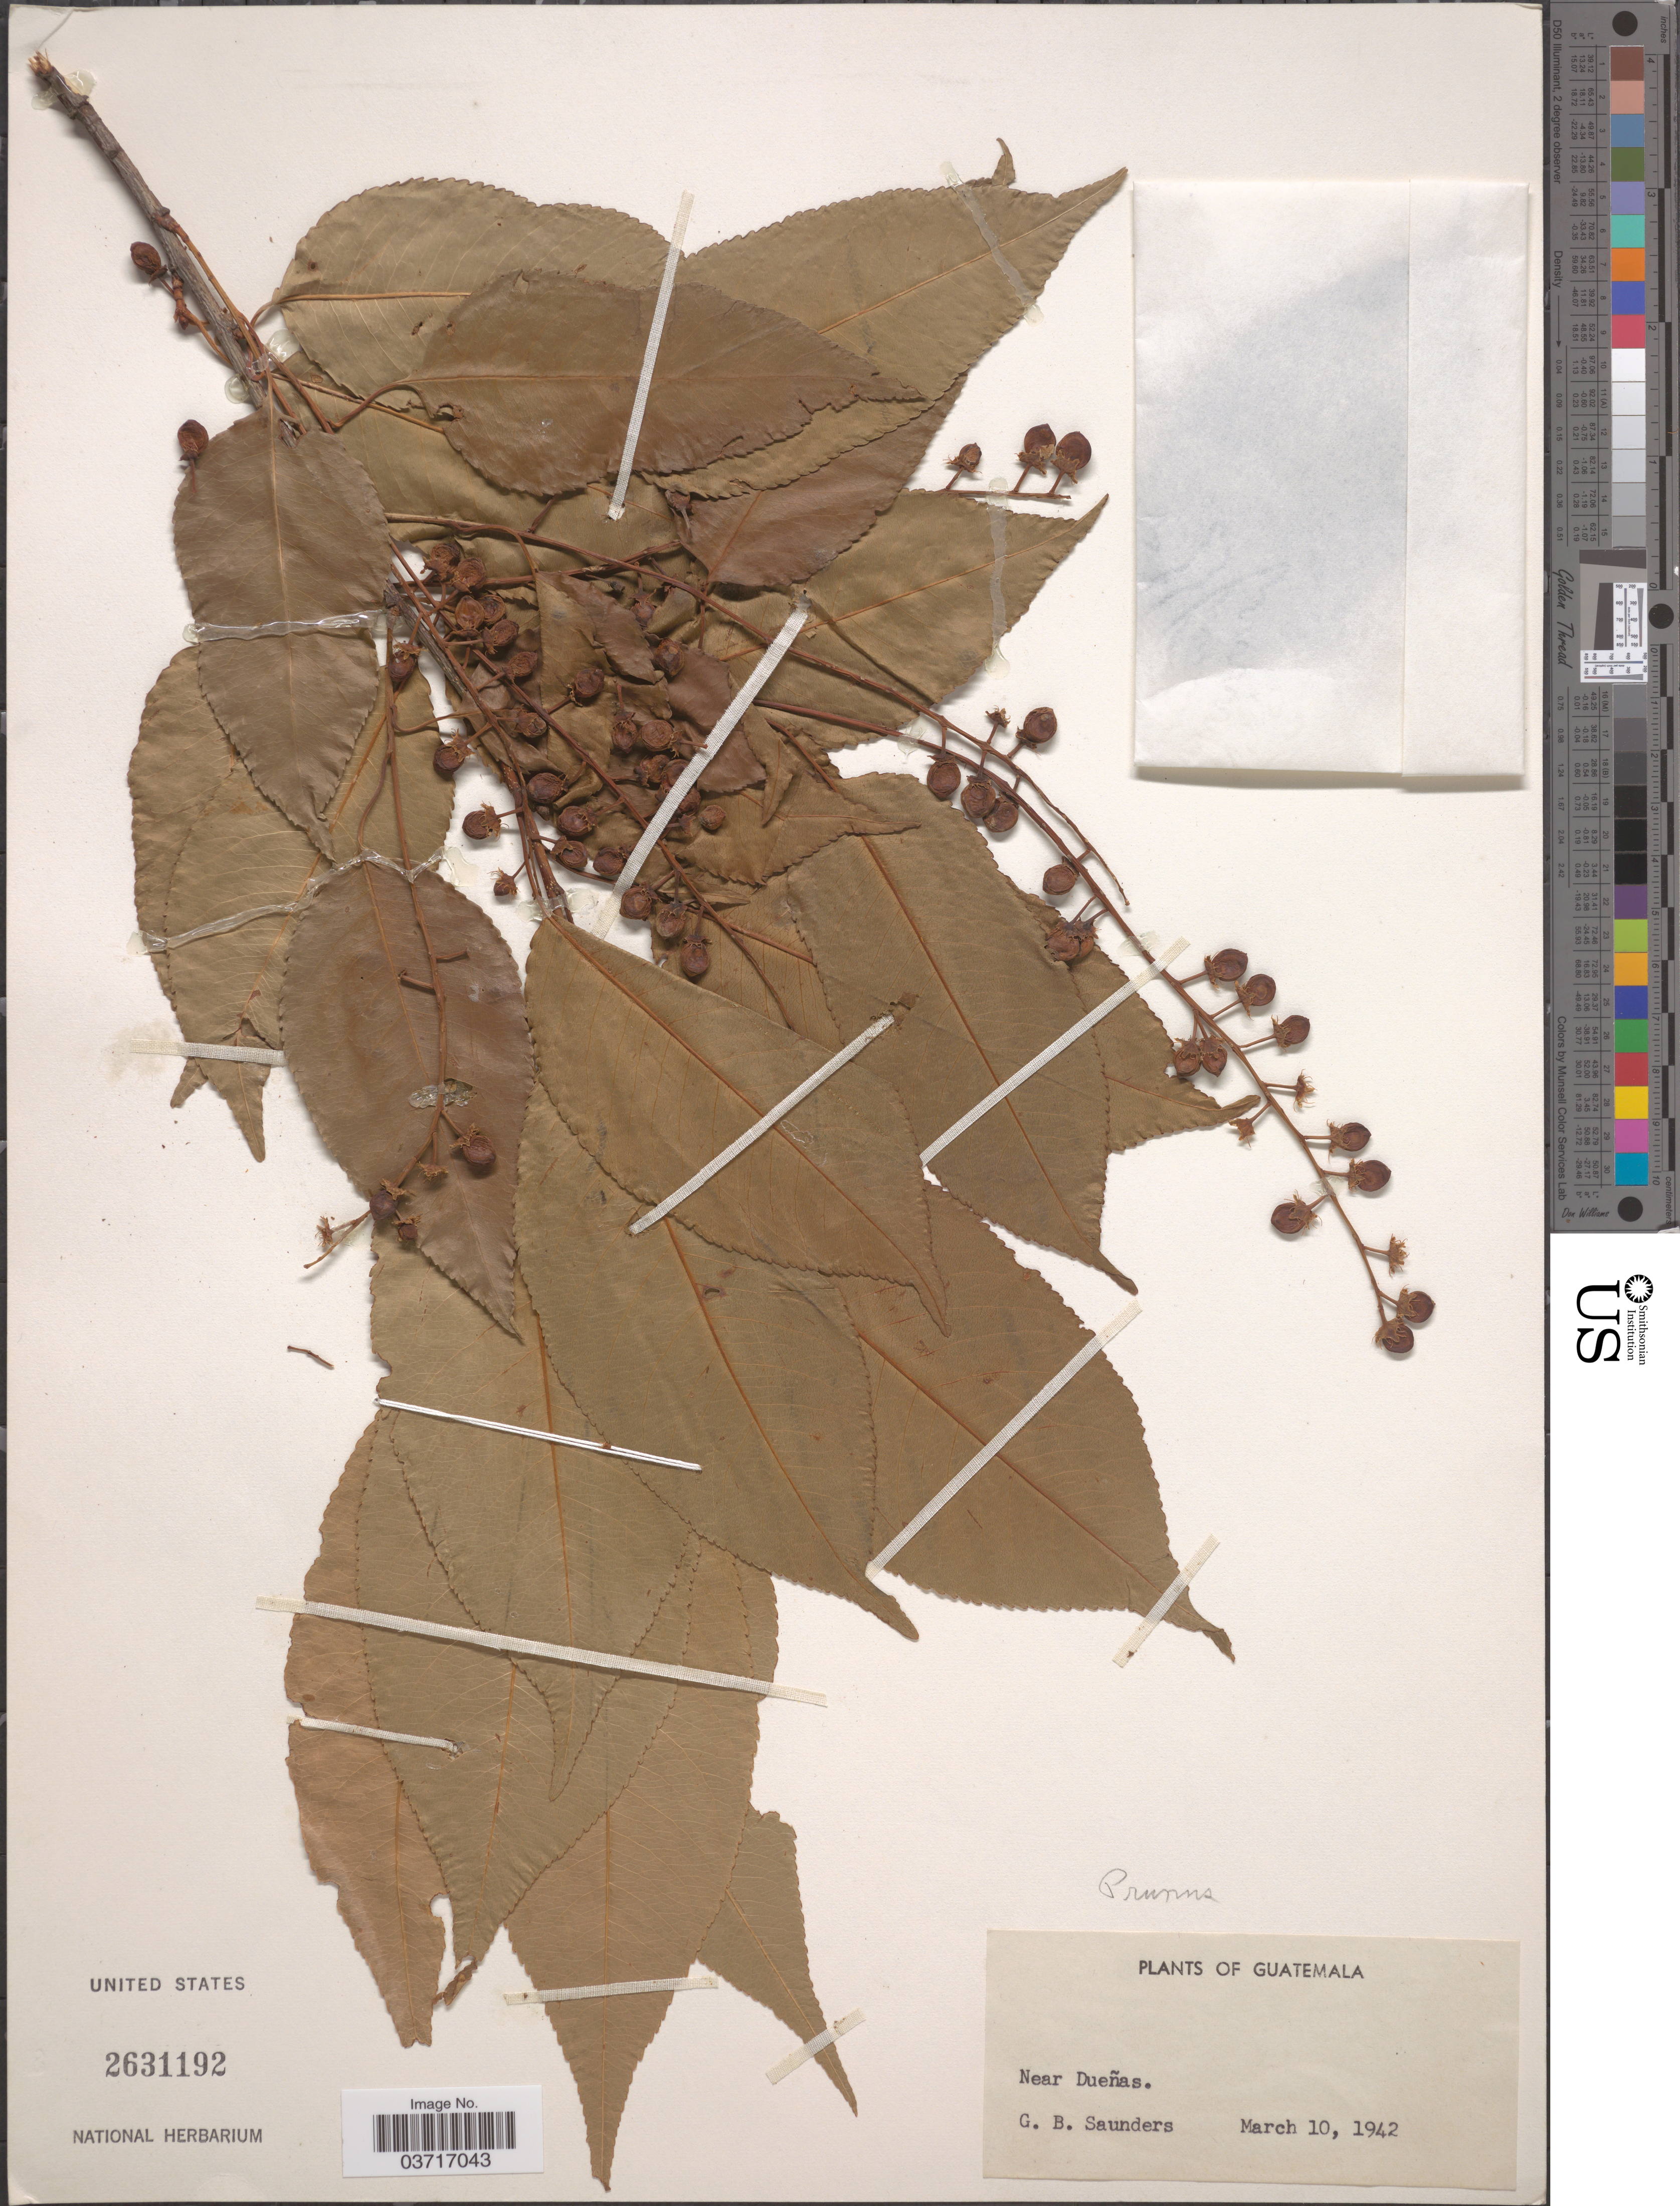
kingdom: Plantae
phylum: Tracheophyta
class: Magnoliopsida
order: Rosales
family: Rosaceae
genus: Prunus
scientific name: Prunus sp.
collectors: G. B. Saunders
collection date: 1942-03-10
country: Guatemala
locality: Near Dueñas.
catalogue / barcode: US 2631192